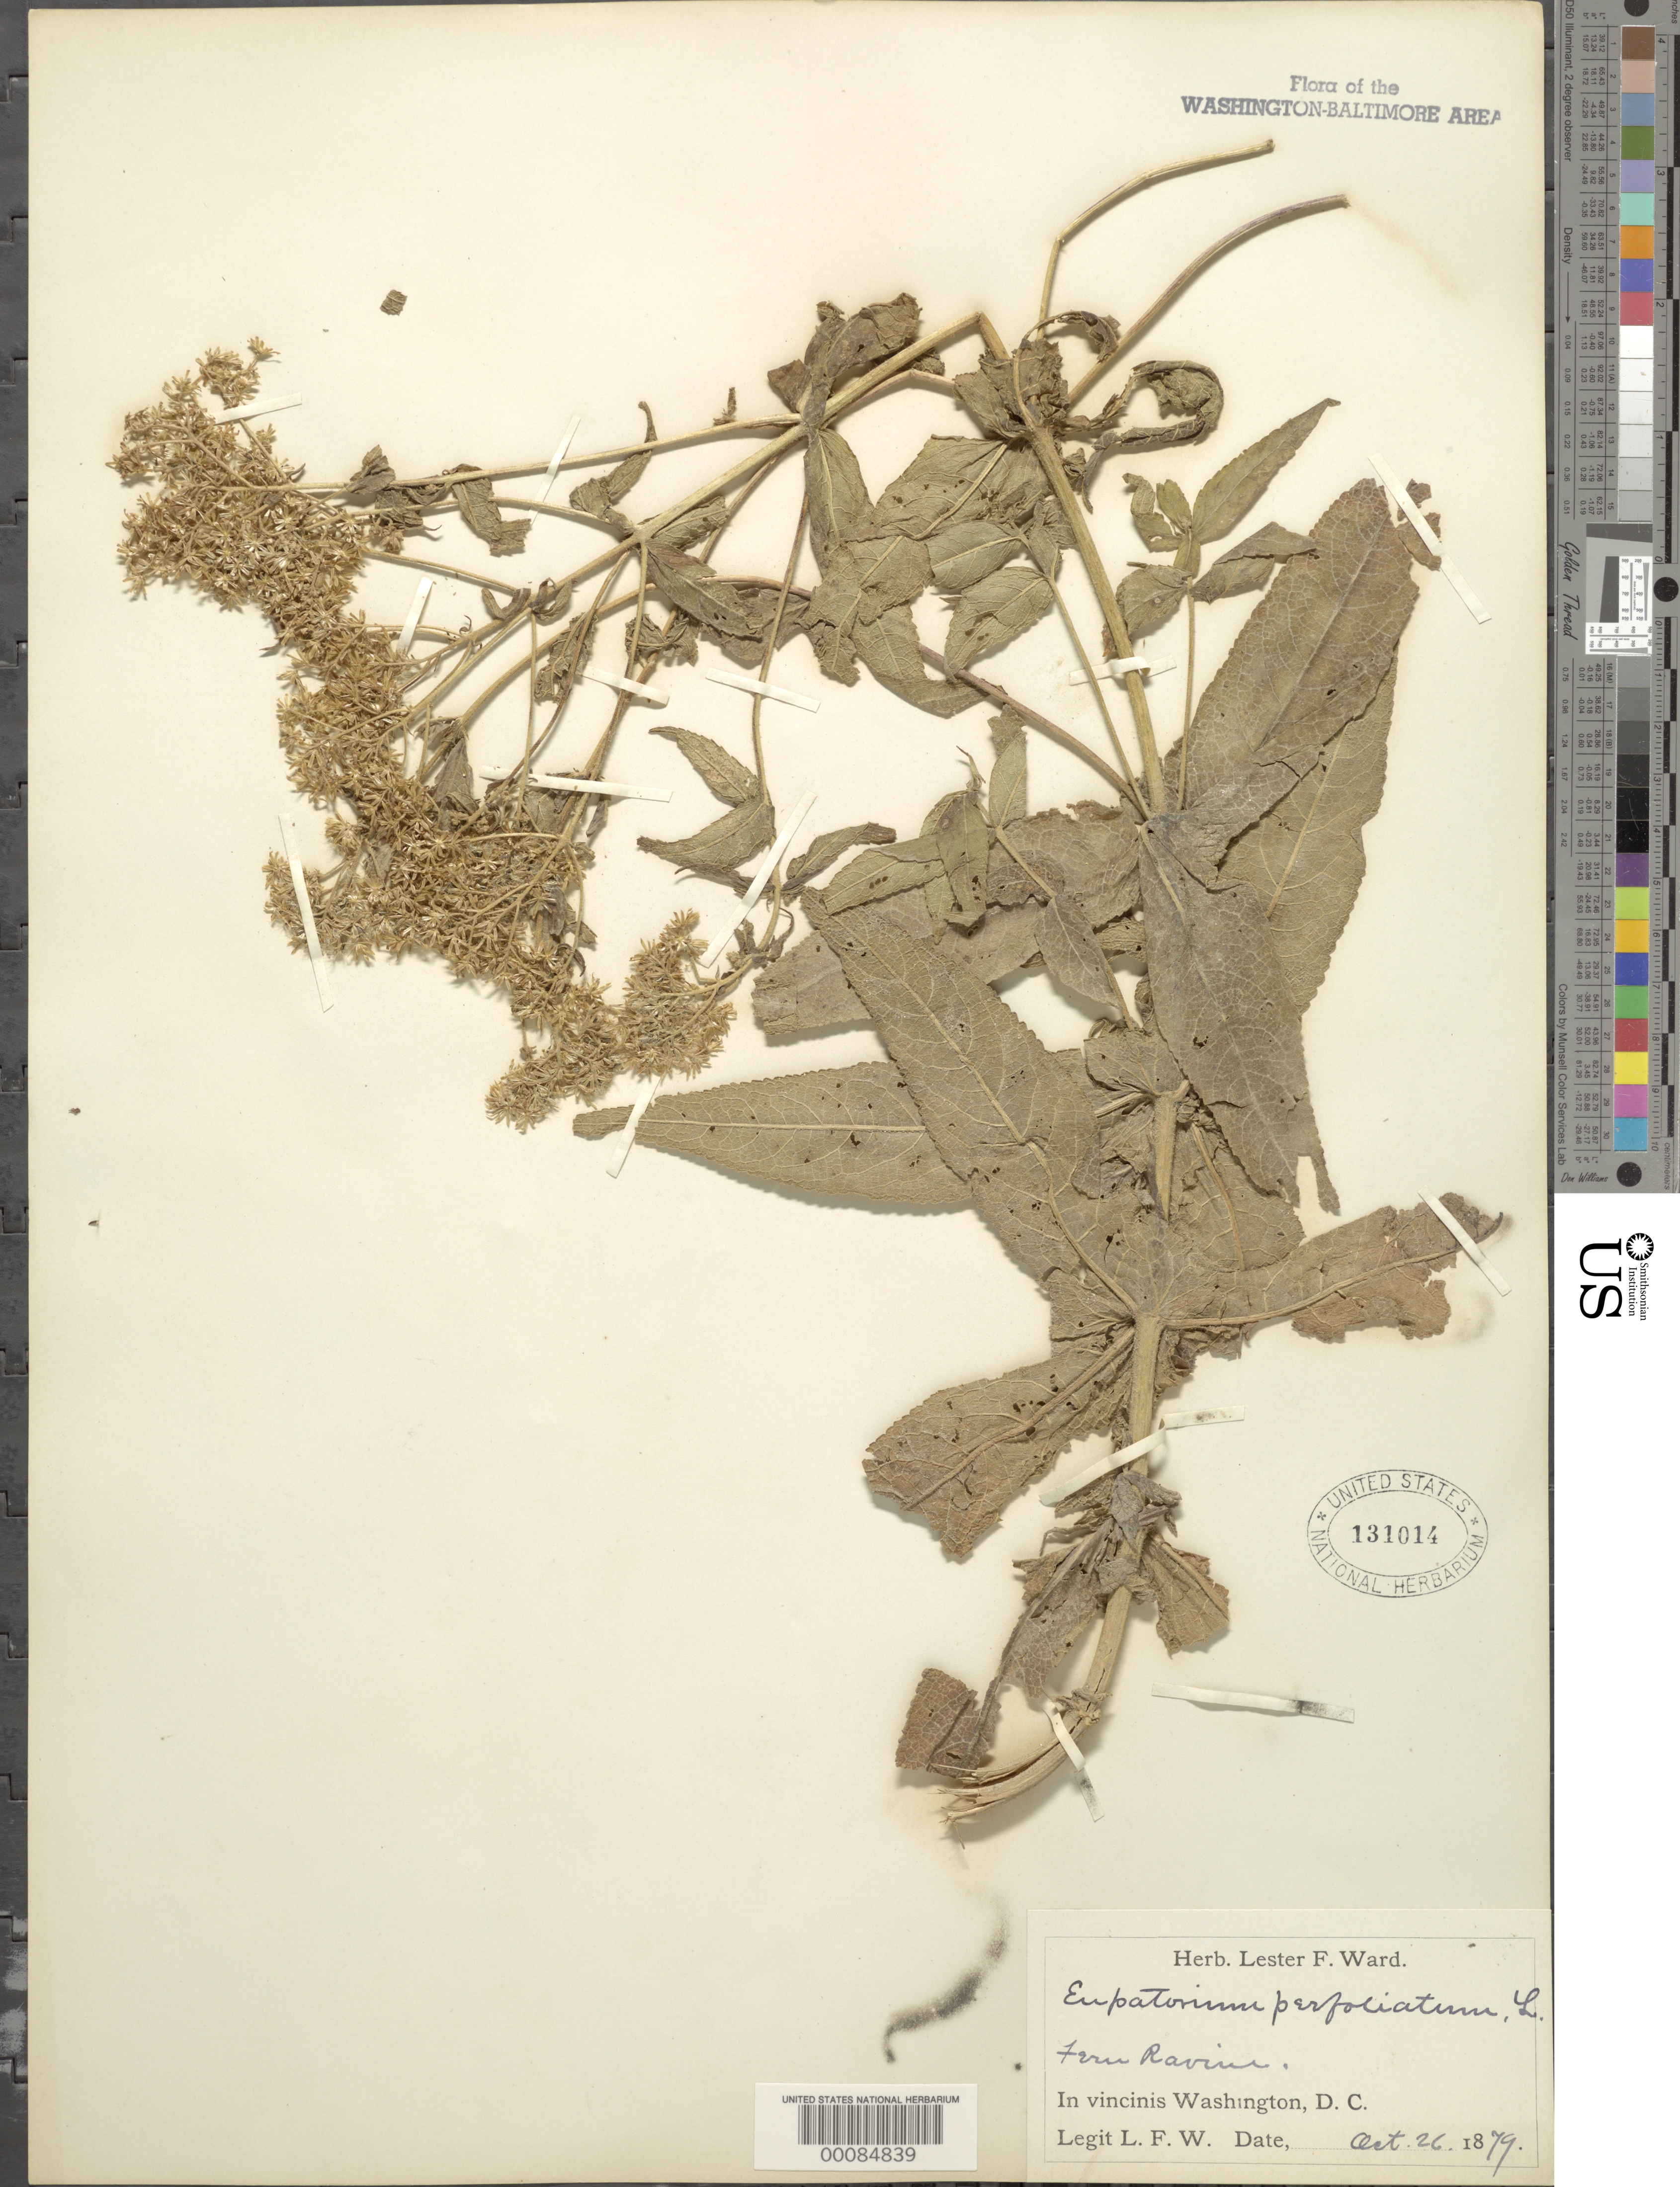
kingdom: Plantae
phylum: Tracheophyta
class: Magnoliopsida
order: Asterales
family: Asteraceae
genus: Eupatorium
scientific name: Eupatorium perfoliatum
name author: L.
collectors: L. F. Ward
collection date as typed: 26 Oct 1879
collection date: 1879-10-26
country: United States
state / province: District of Columbia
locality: Fern Ravine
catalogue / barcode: US 131014